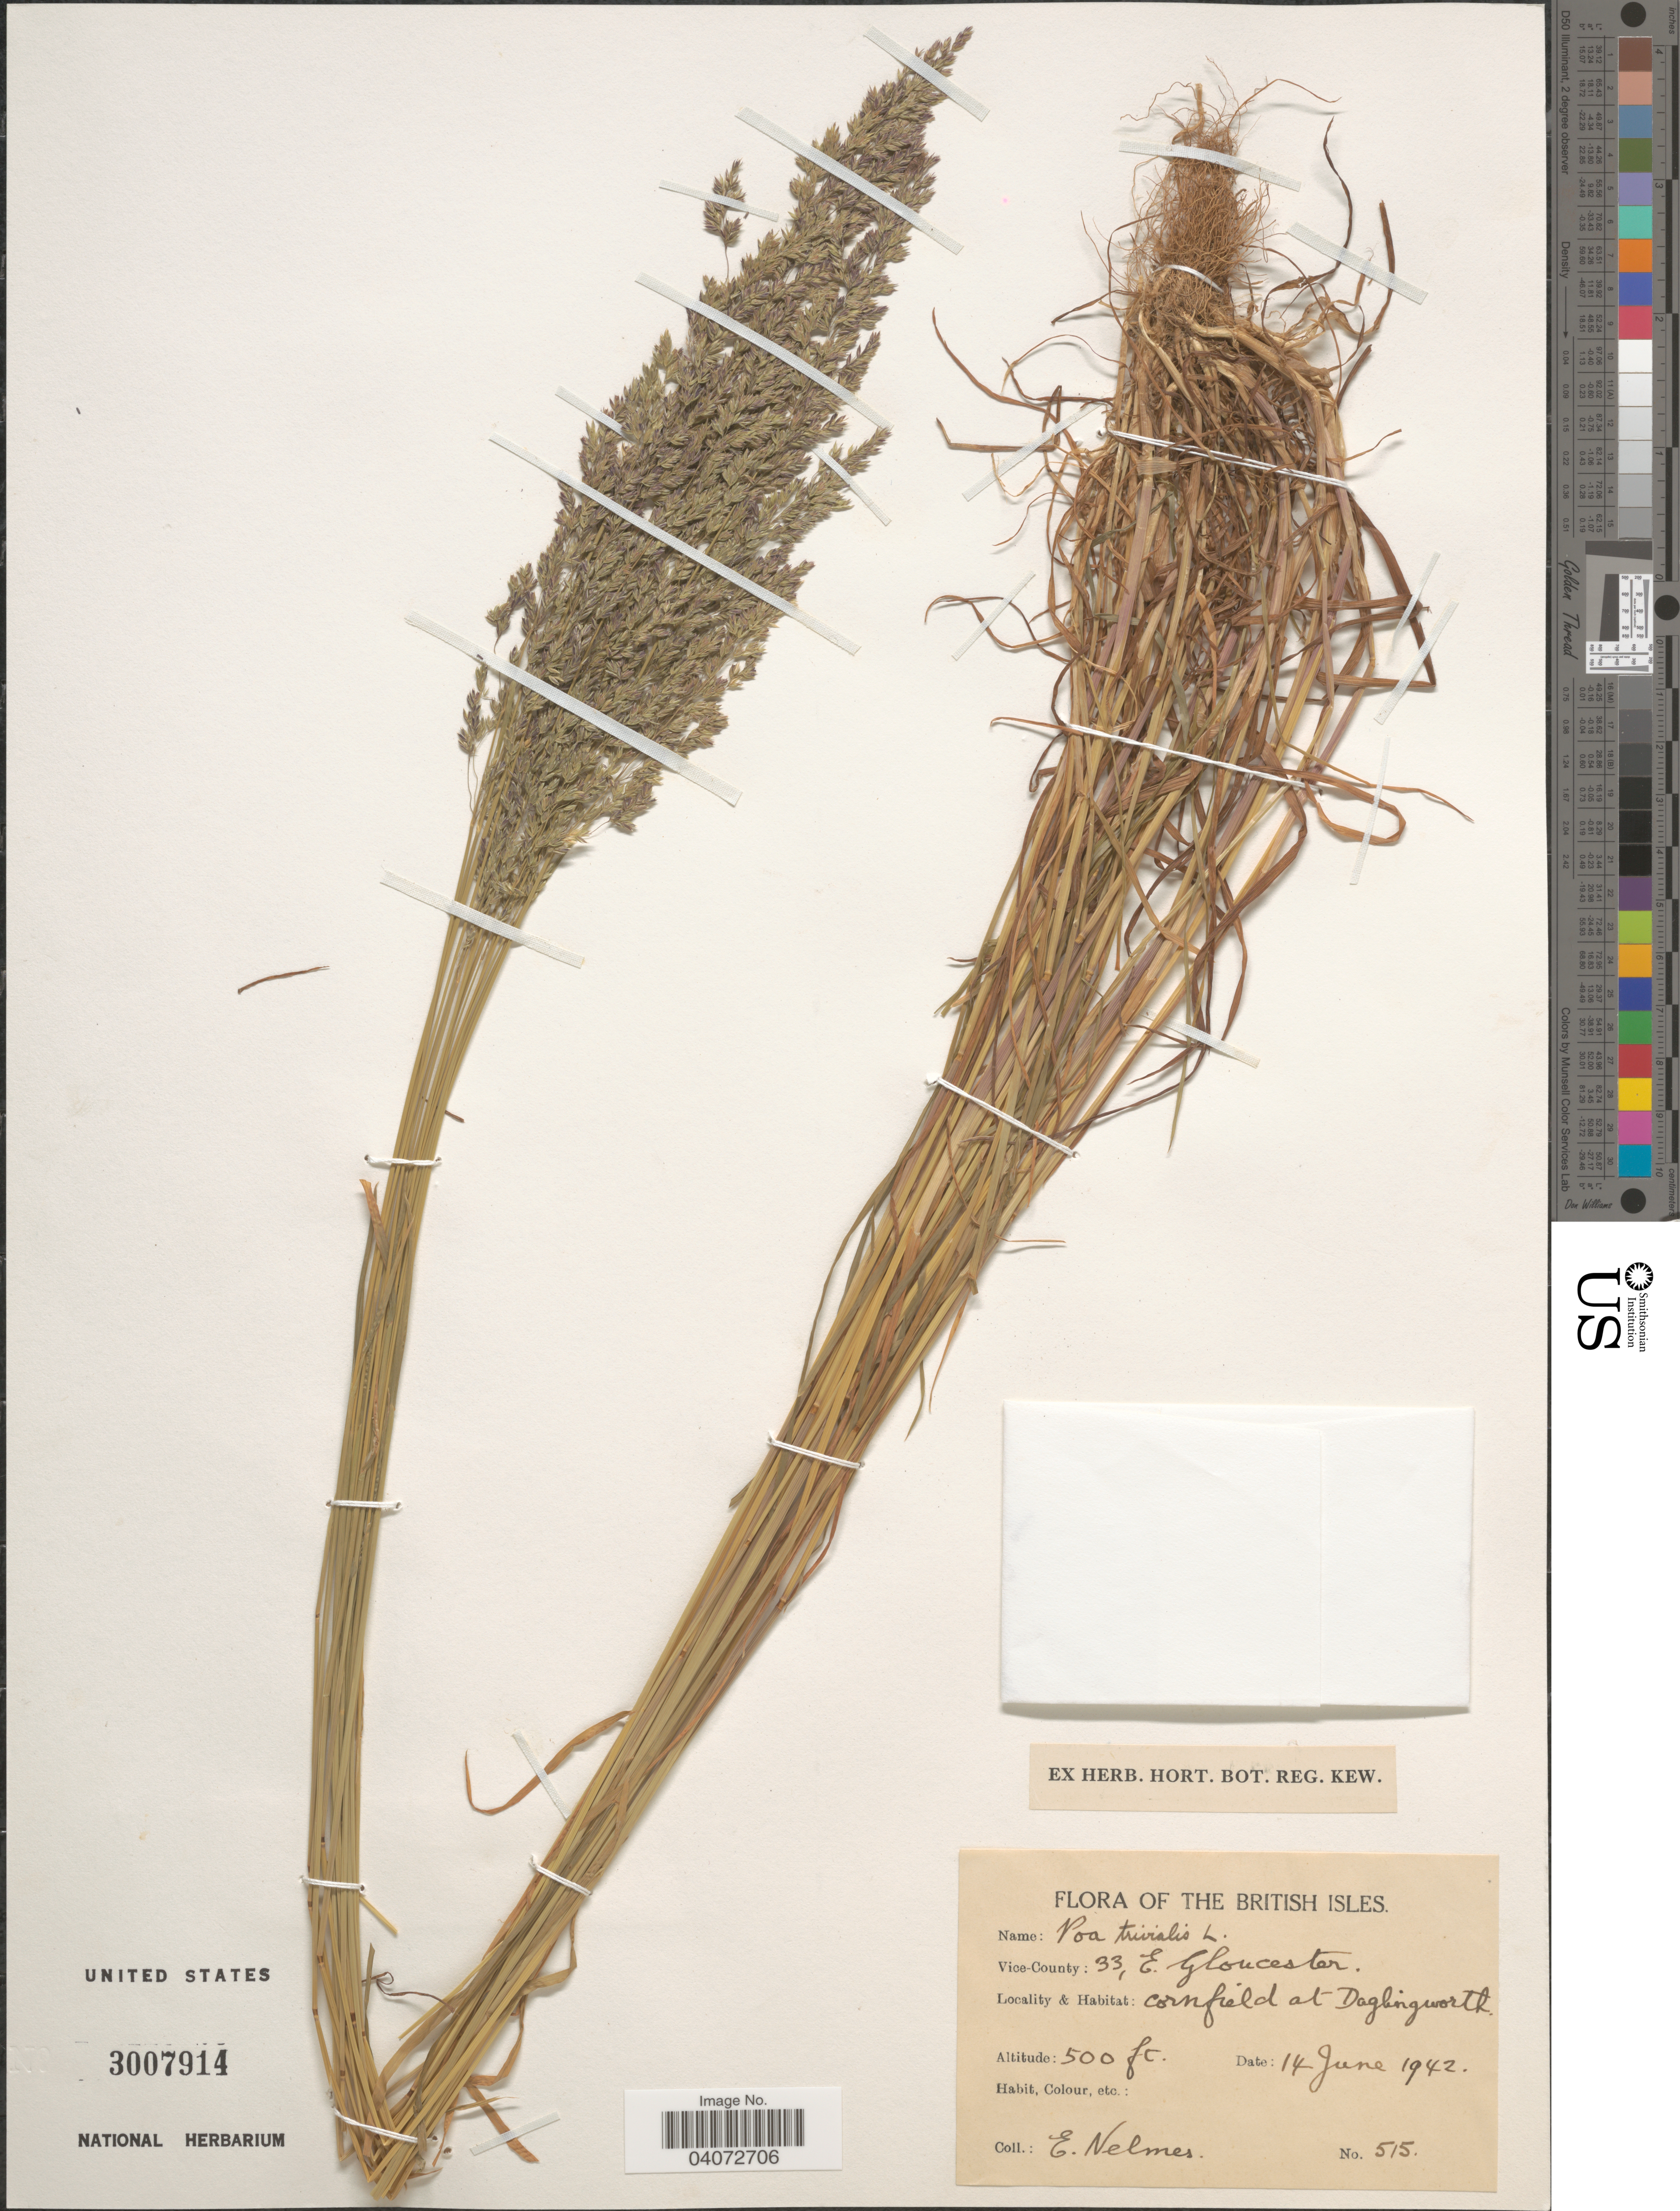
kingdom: Plantae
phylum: Tracheophyta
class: Liliopsida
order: Poales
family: Poaceae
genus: Poa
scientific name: Poa trivialis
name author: L.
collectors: E. Nelmes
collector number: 515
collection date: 1942-06-14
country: United Kingdom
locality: The British Isles. Vice-County: 33, E. Gloucster. Cornfield at Daglingworth.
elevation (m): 152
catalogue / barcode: US 3007914